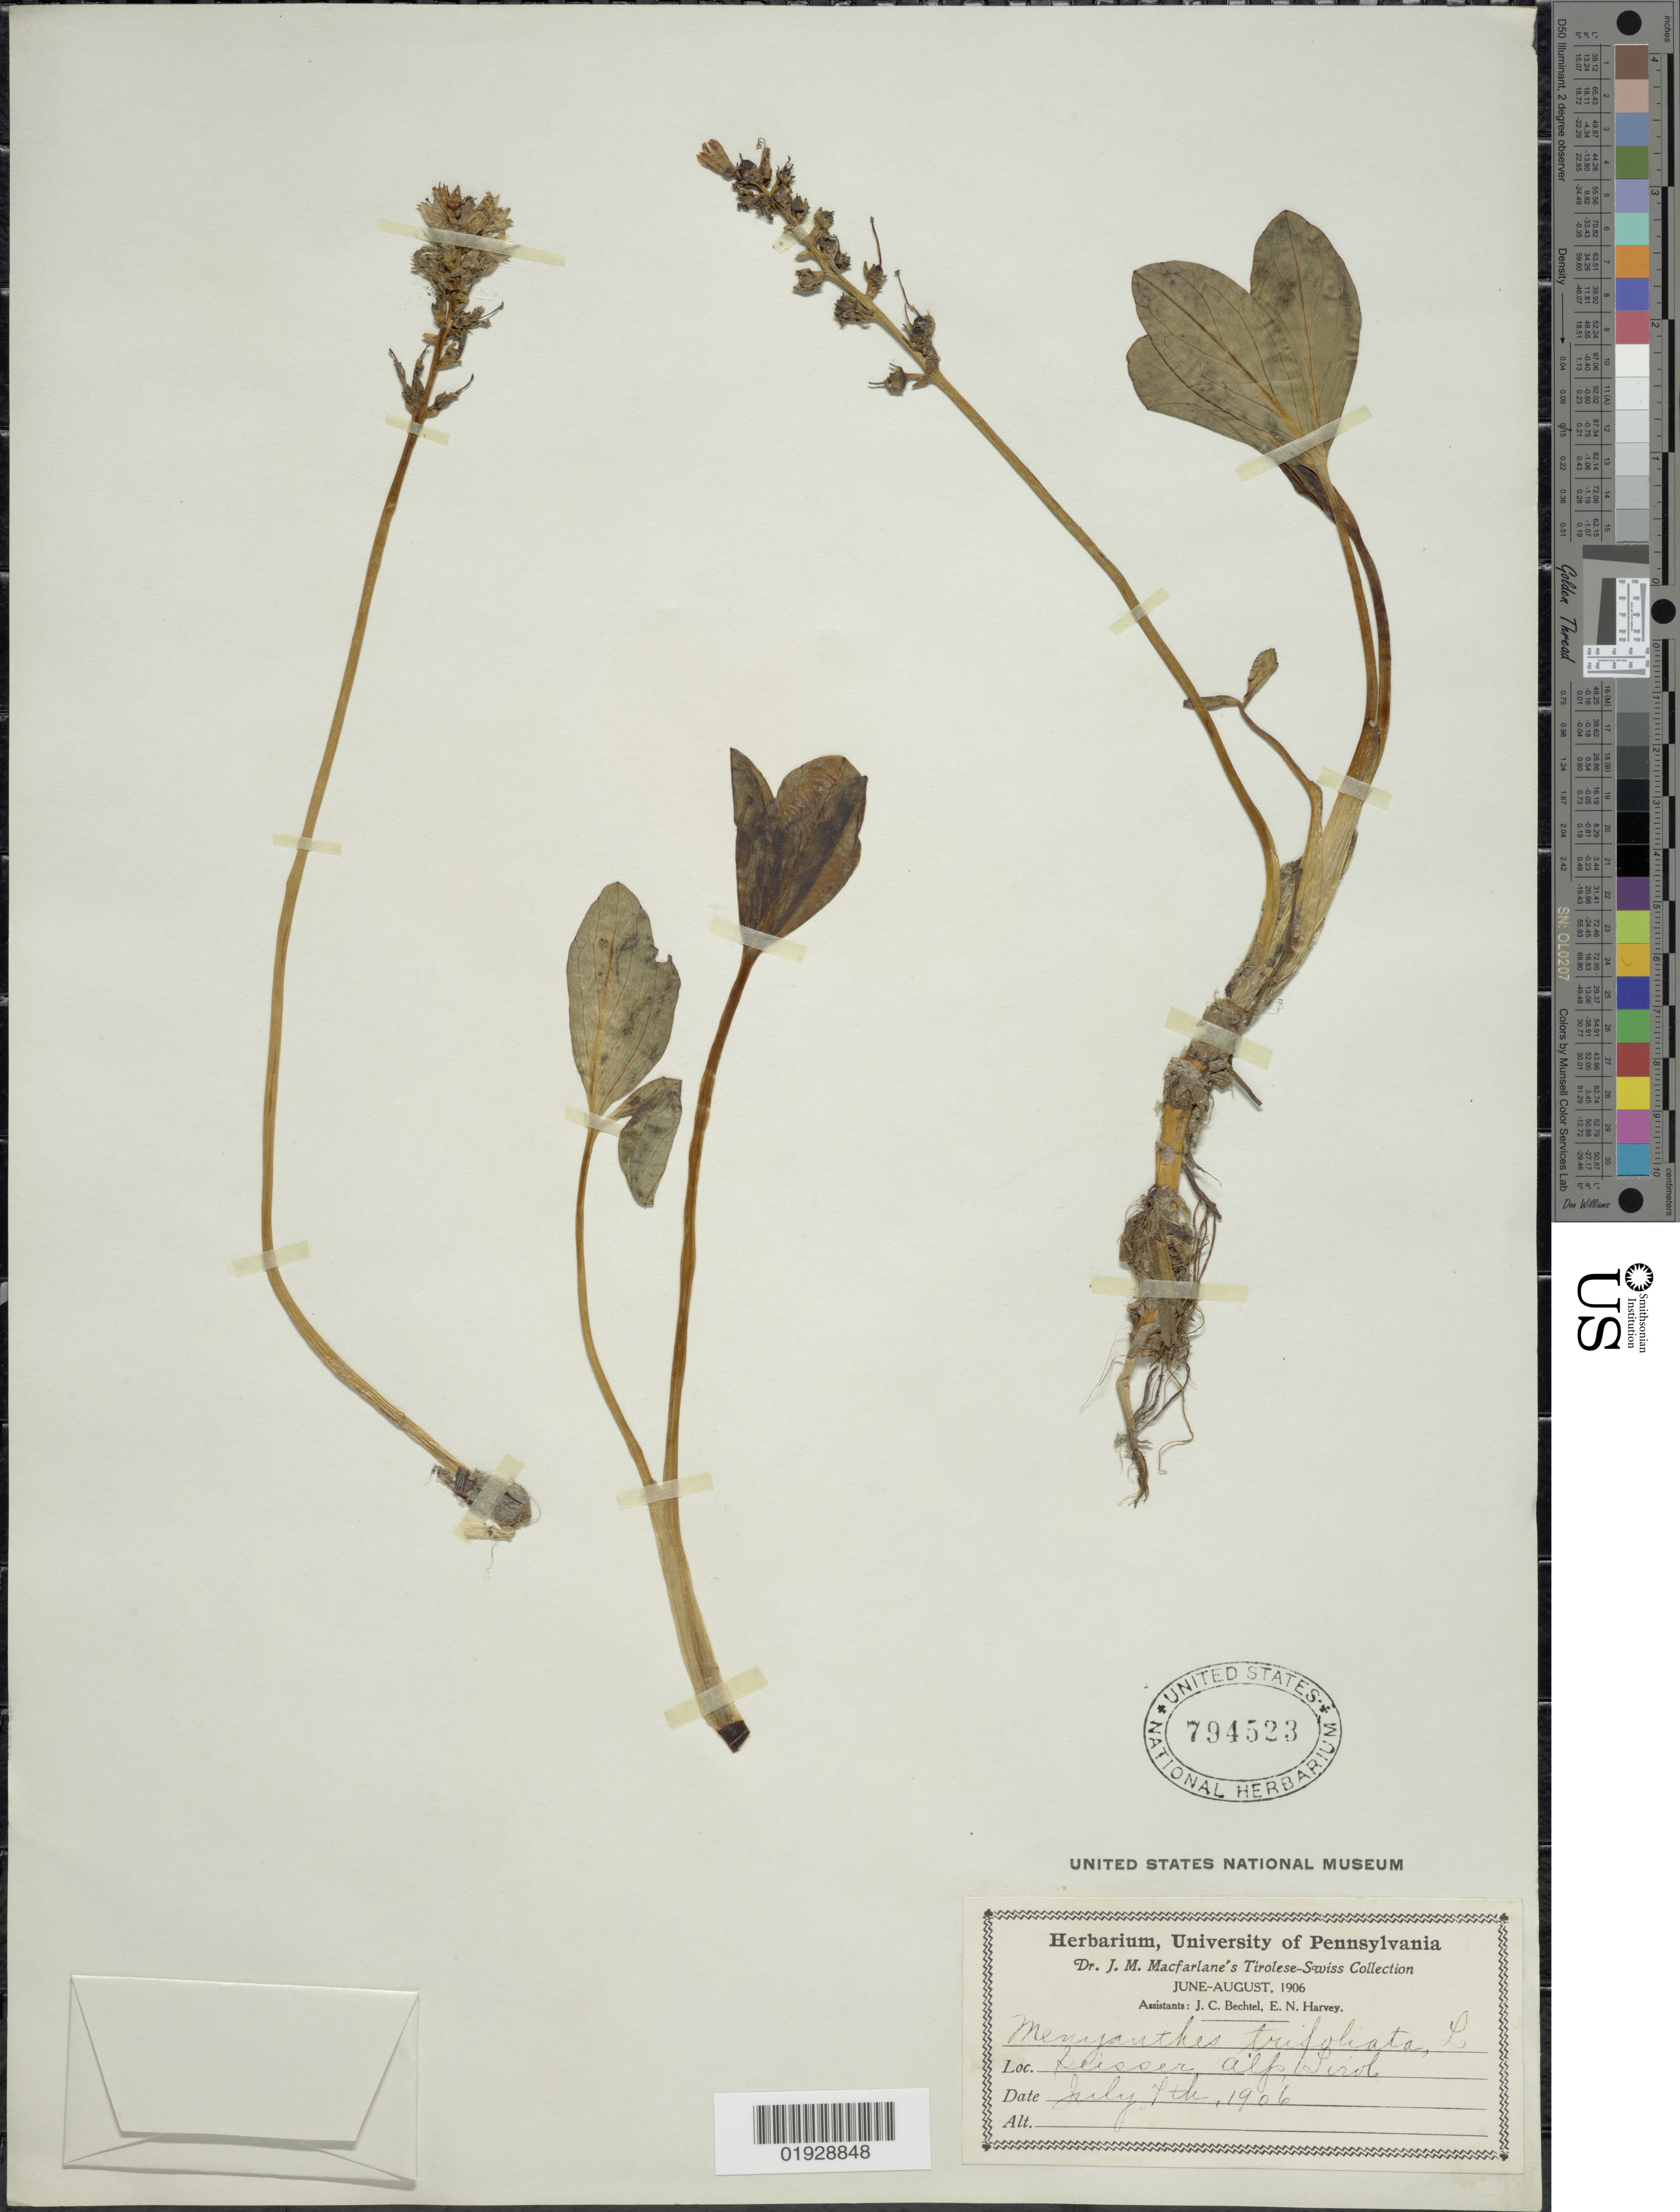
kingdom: Plantae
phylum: Tracheophyta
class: Magnoliopsida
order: Asterales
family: Menyanthaceae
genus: Menyanthes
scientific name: Menyanthes trifoliata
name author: L.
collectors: J. Macfarlane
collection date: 1906-07-07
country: Austria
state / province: Tirol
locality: Seisser Alp.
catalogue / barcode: US 794523